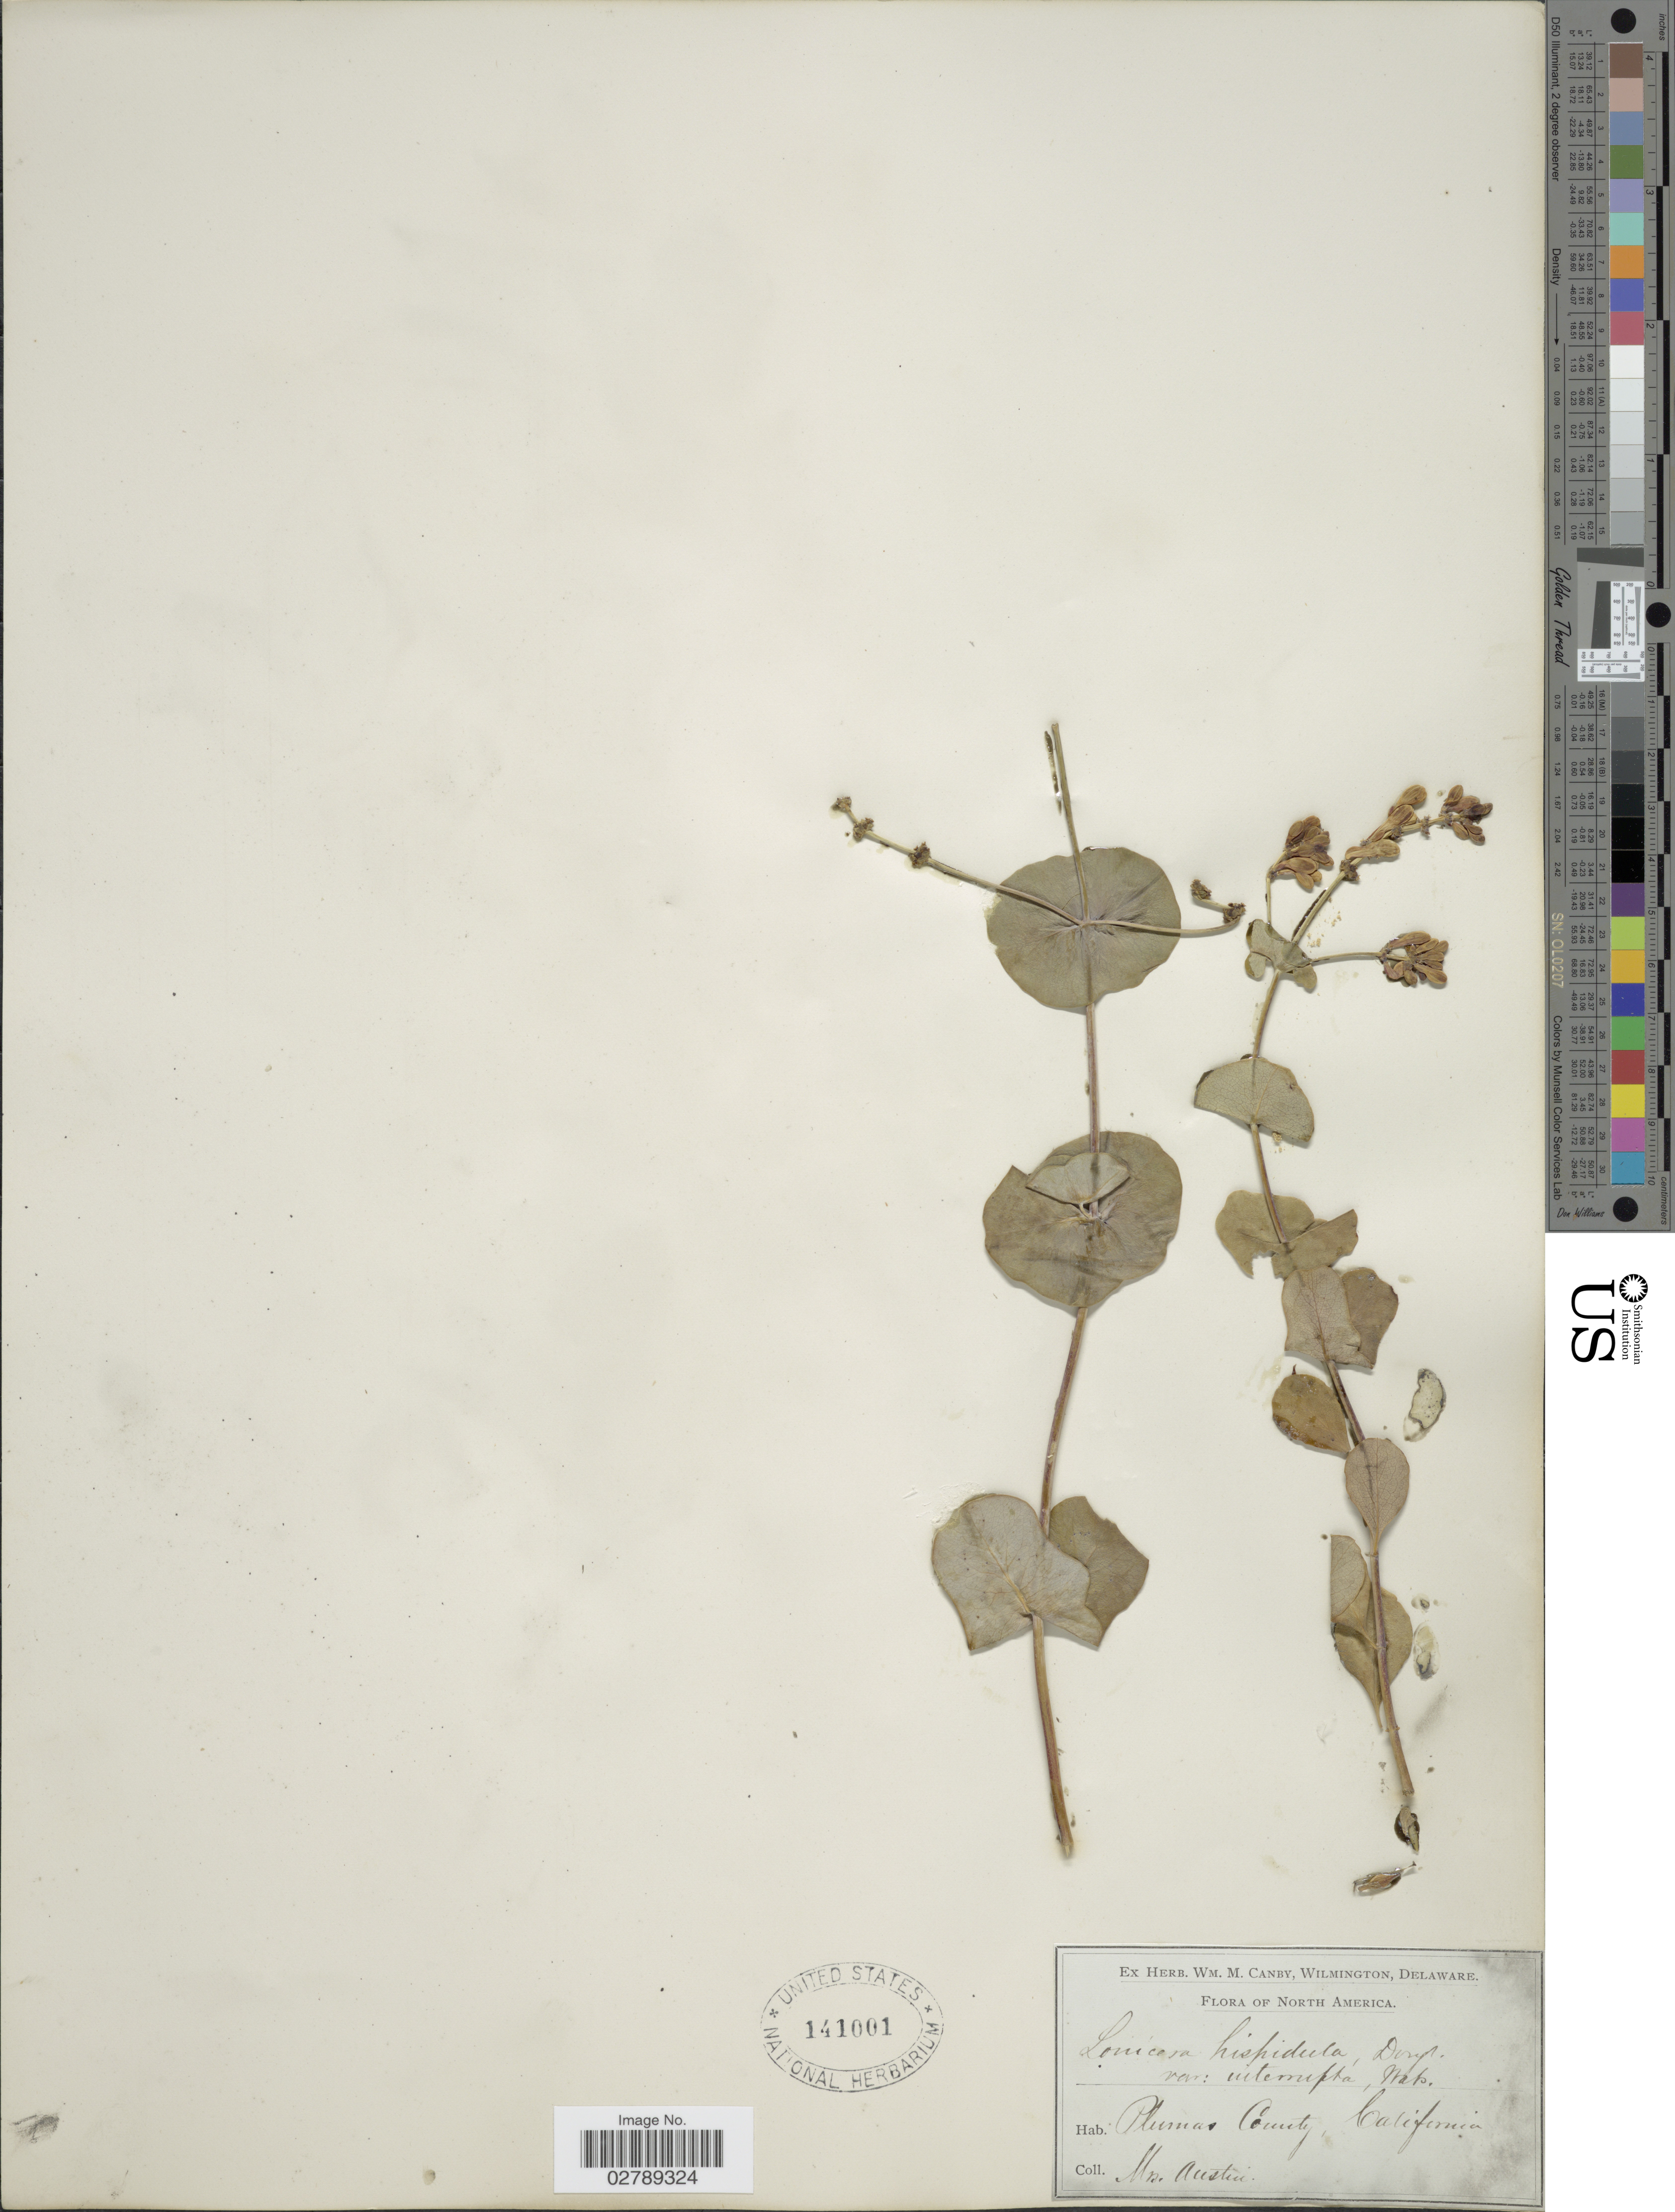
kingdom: Plantae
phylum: Tracheophyta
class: Magnoliopsida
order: Dipsacales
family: Caprifoliaceae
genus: Lonicera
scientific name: Lonicera interrupta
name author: Benth.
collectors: Austin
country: United States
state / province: California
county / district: Plumas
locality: Plumas County.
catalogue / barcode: US 141001